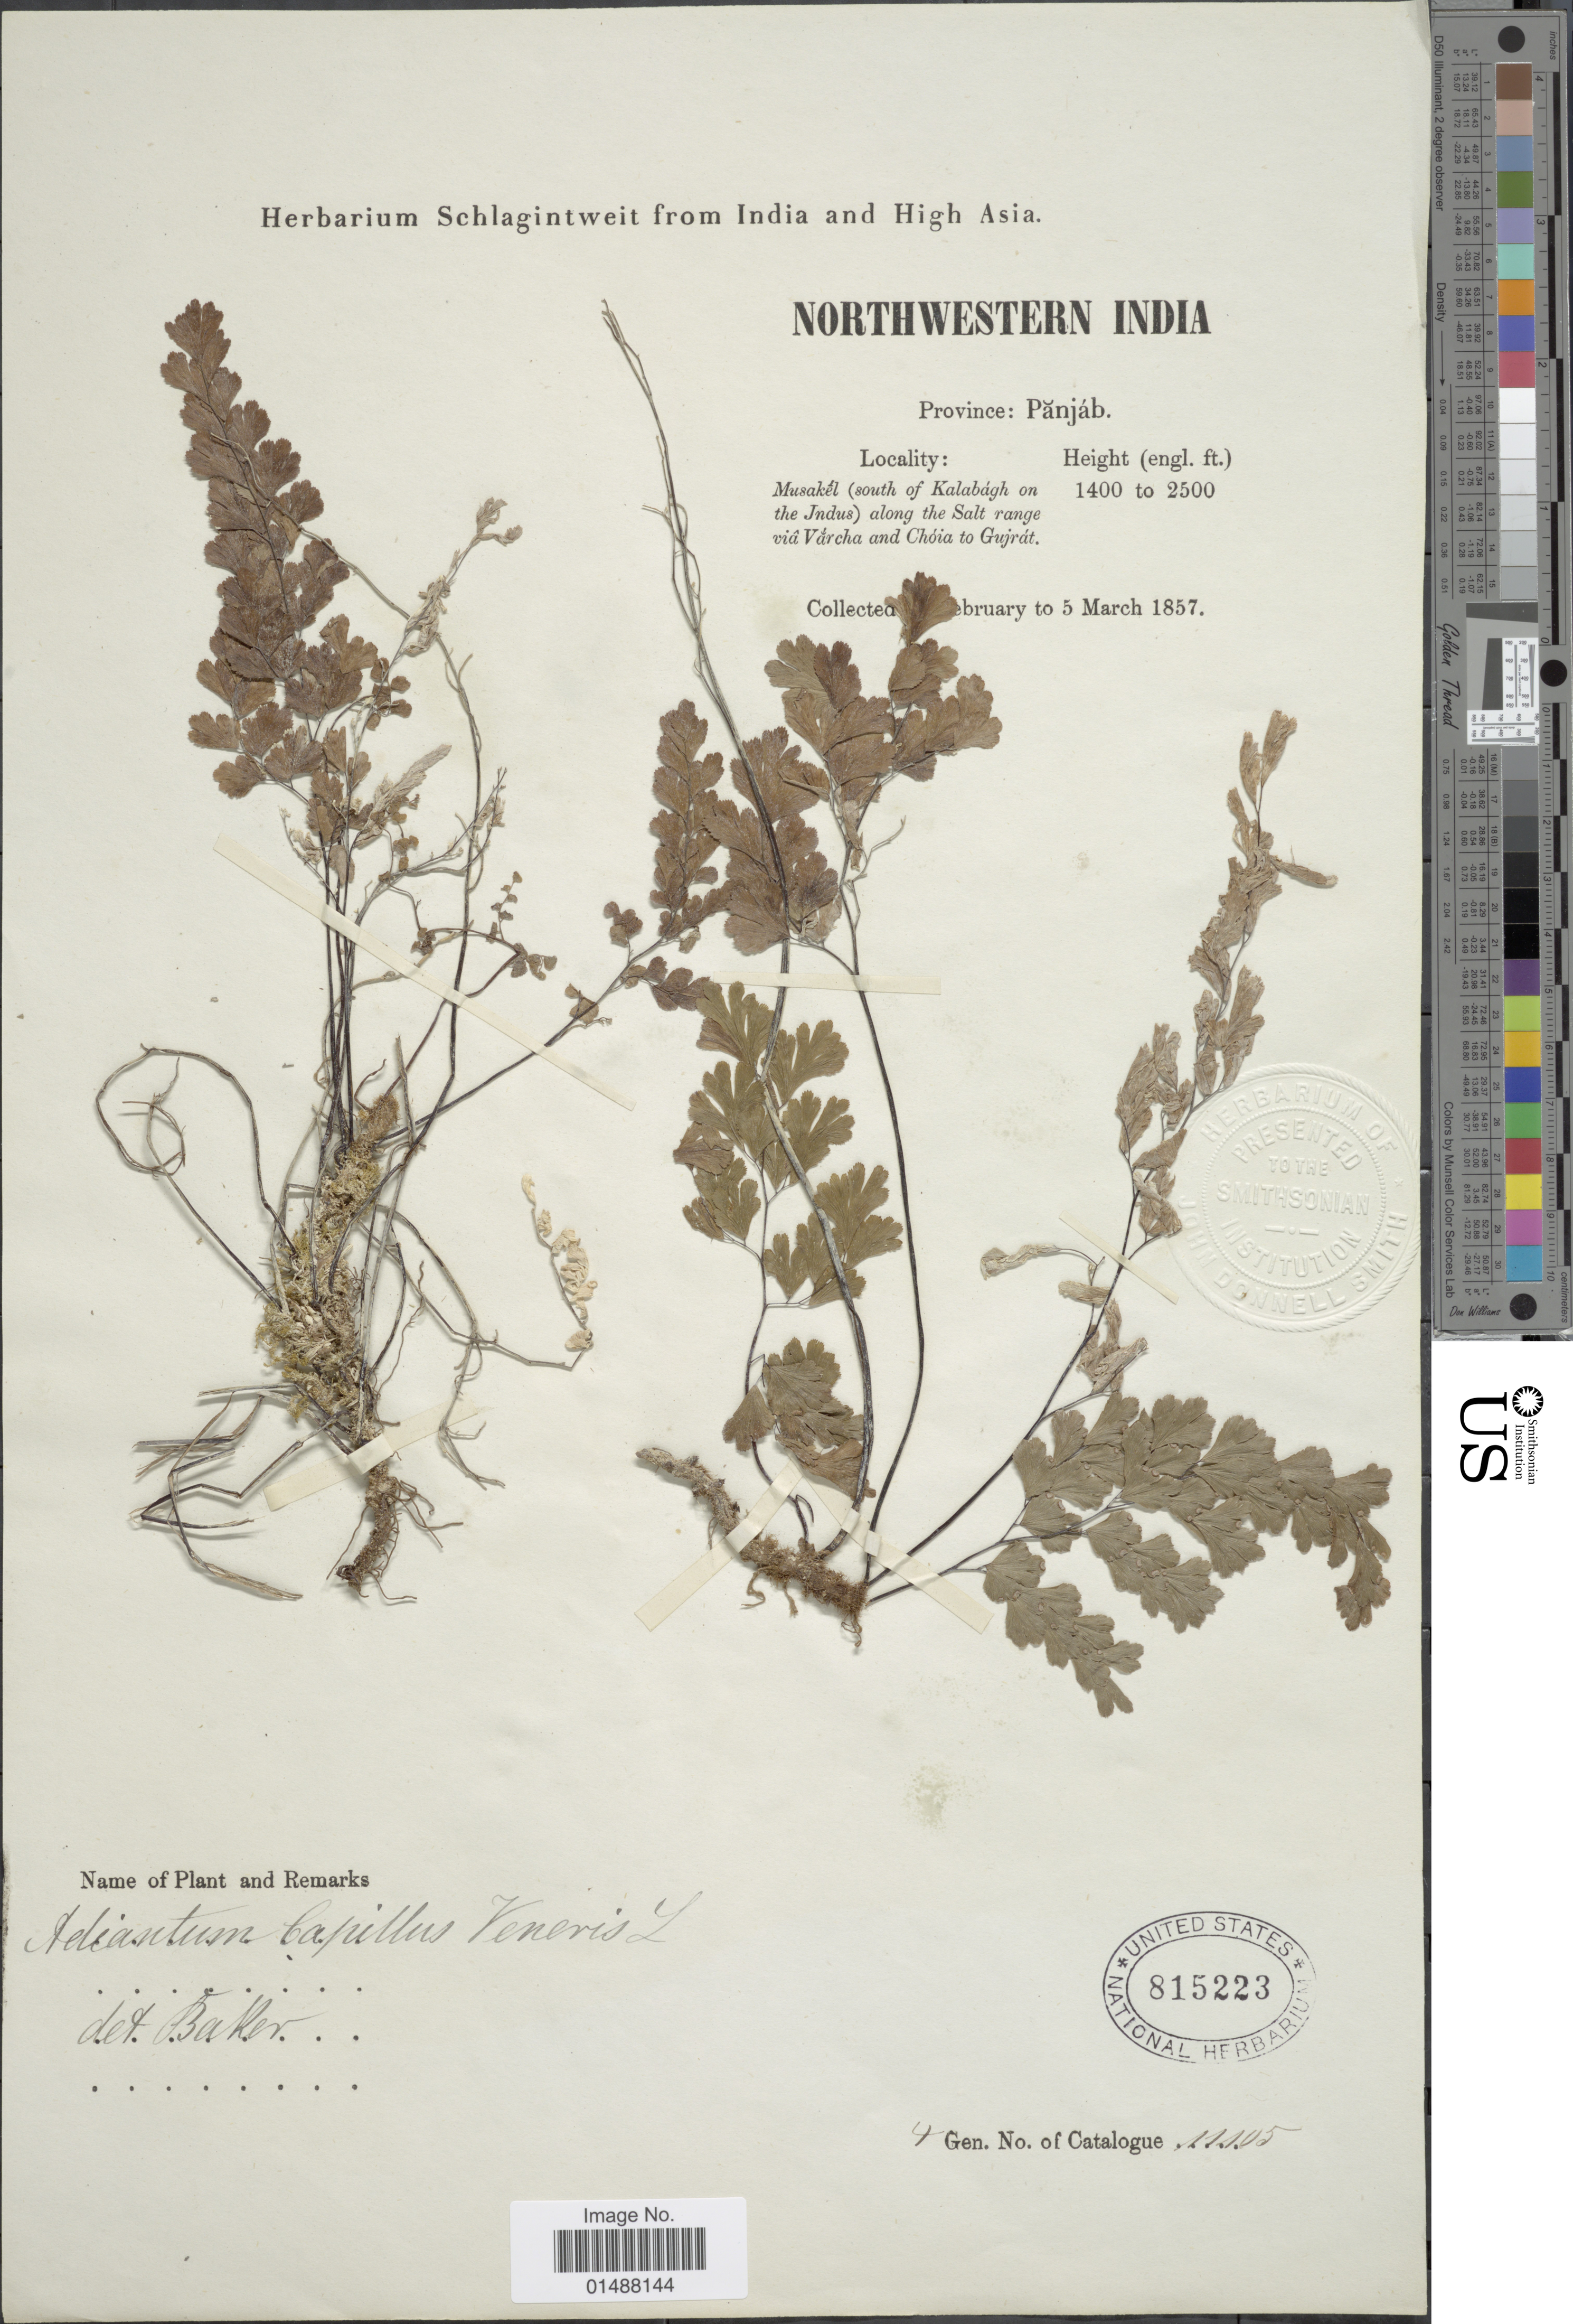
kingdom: Plantae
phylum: Tracheophyta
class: Polypodiopsida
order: Polypodiales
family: Pteridaceae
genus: Adiantum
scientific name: Adiantum capillus-veneris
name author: L.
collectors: ex herb. Schlagintweit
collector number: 14405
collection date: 1857-02/1857-03-05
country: India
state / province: Punjab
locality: Musakel (south of Kalabagh on the Jndus) along the Salt range via Varcha and Choia to Gujrat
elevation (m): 427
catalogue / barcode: US 815223